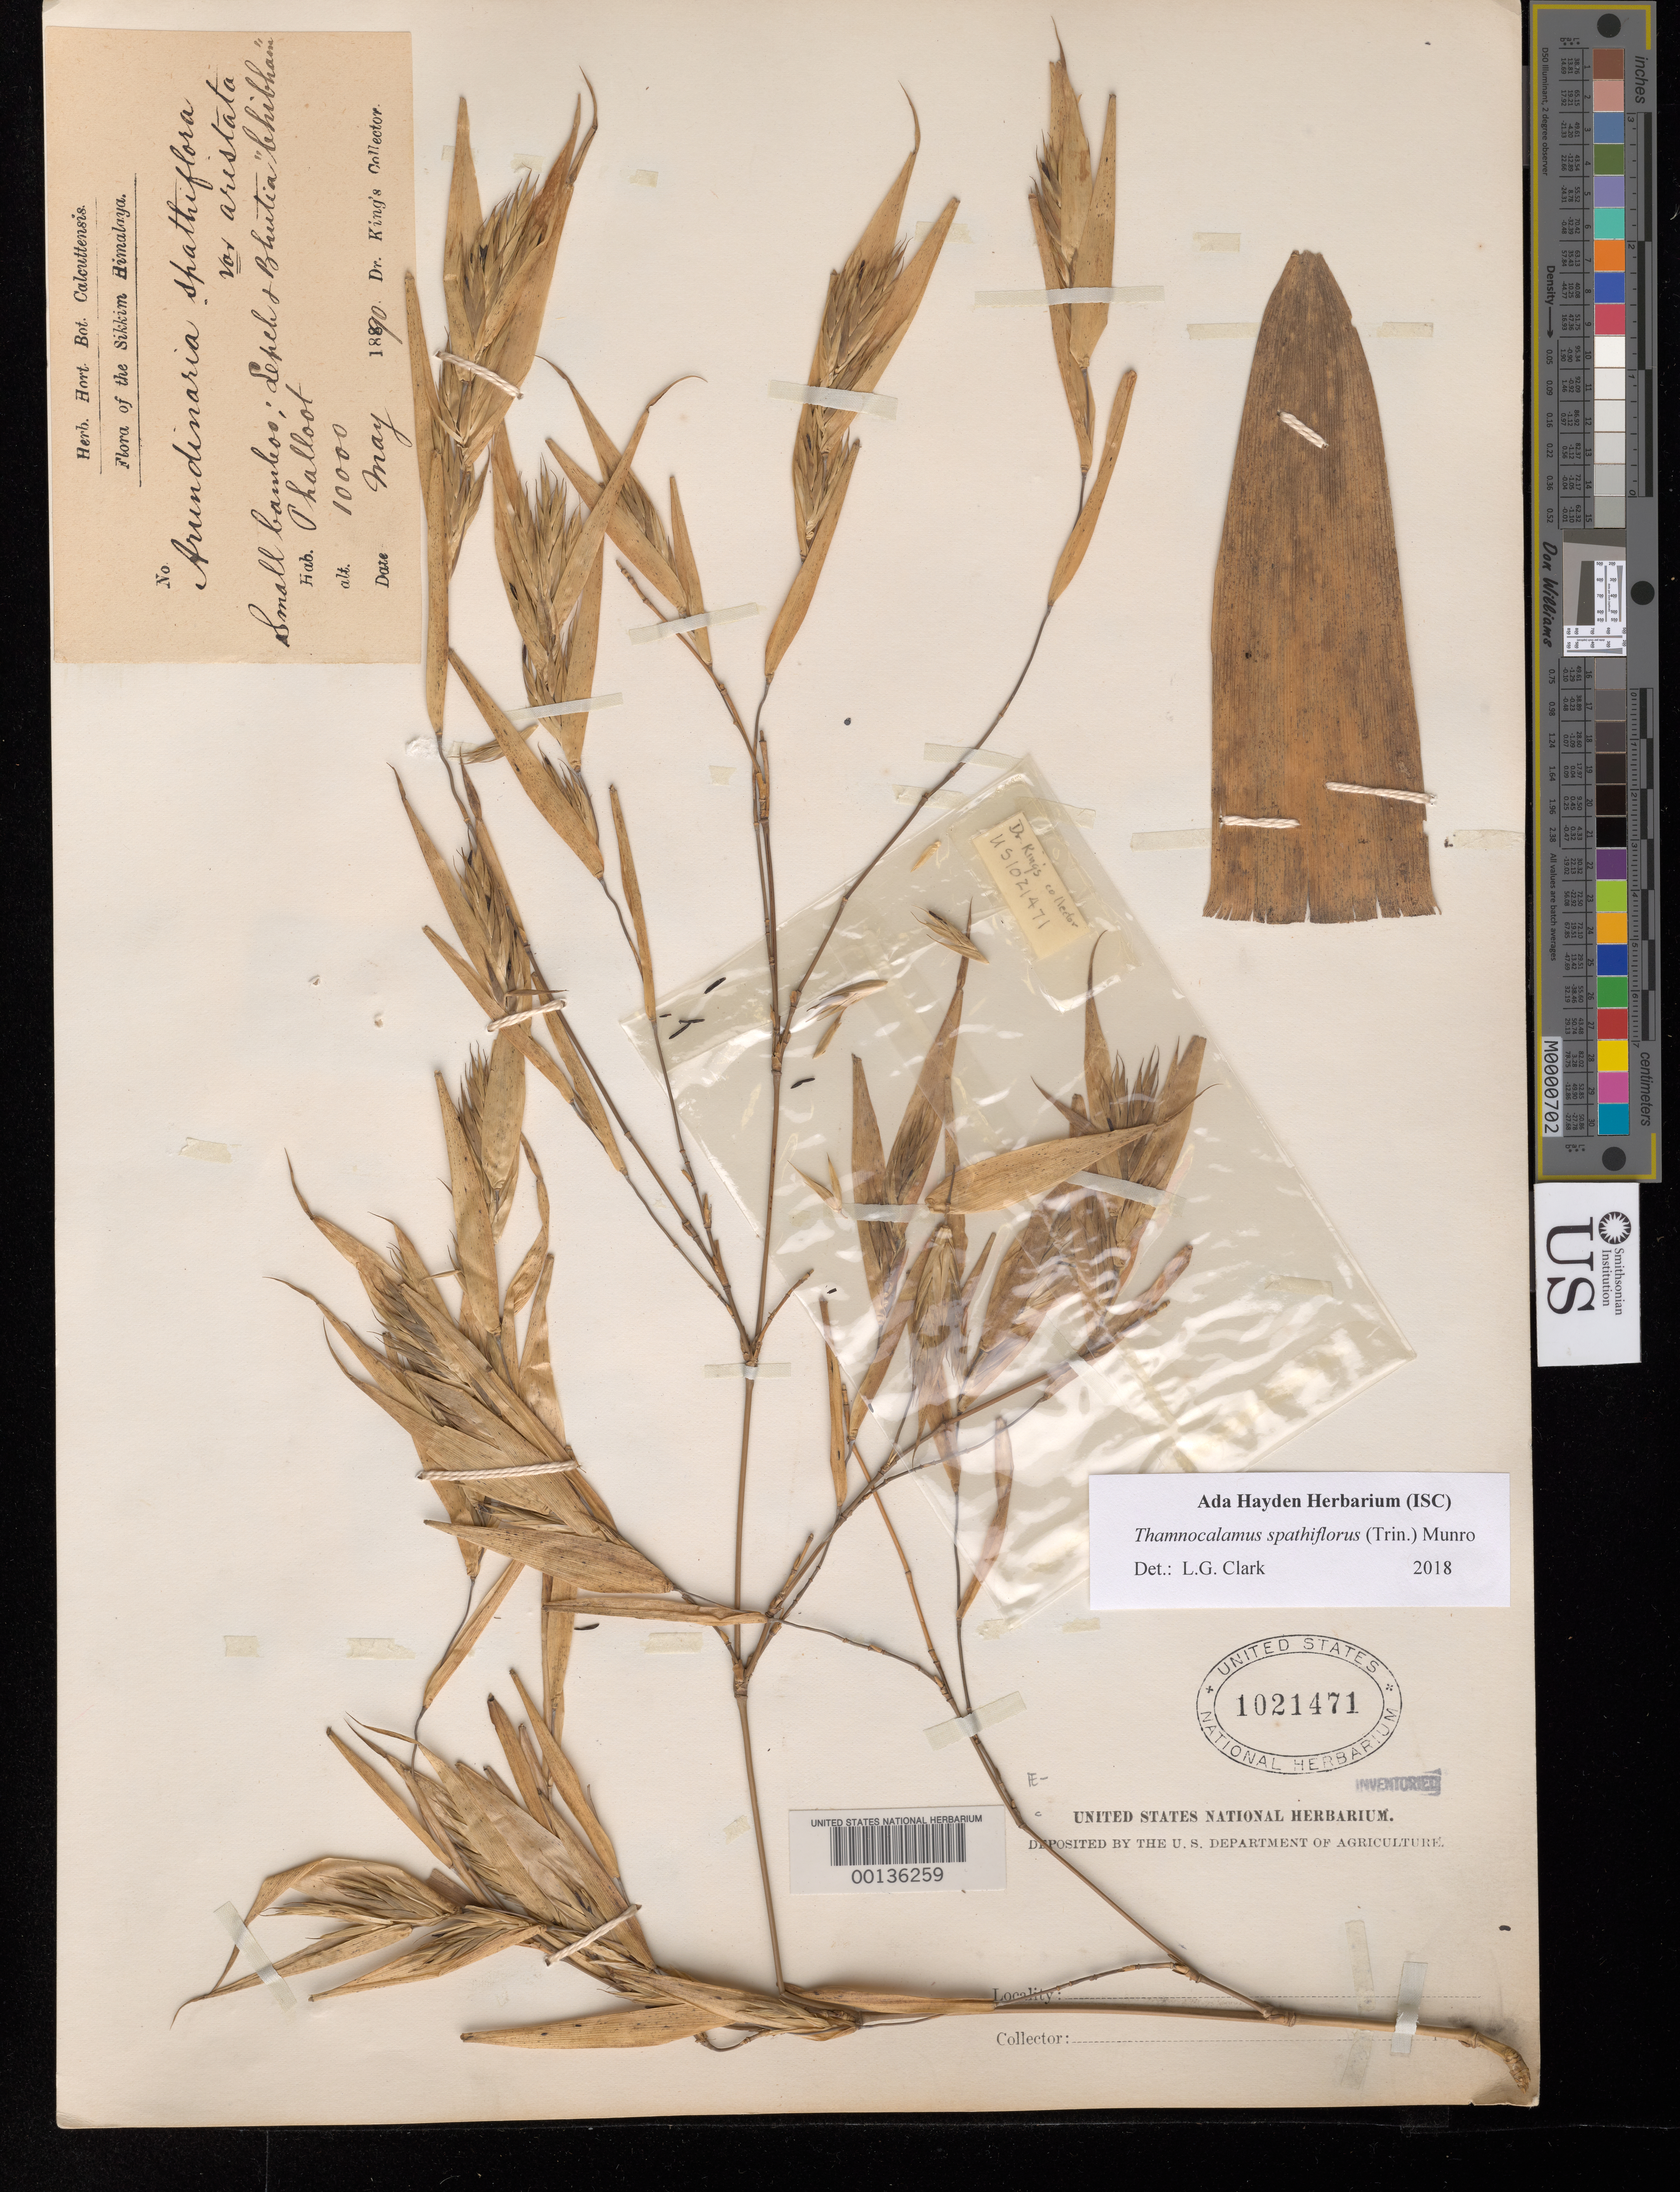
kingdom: Plantae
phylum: Tracheophyta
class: Liliopsida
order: Poales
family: Poaceae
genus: Thamnocalamus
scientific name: Thamnocalamus aristatus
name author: (Gamble) E.G. Camus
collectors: King, --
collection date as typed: May 1890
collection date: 1890-05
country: India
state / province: Sikkim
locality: Phalloot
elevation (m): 3050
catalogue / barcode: US 1021471